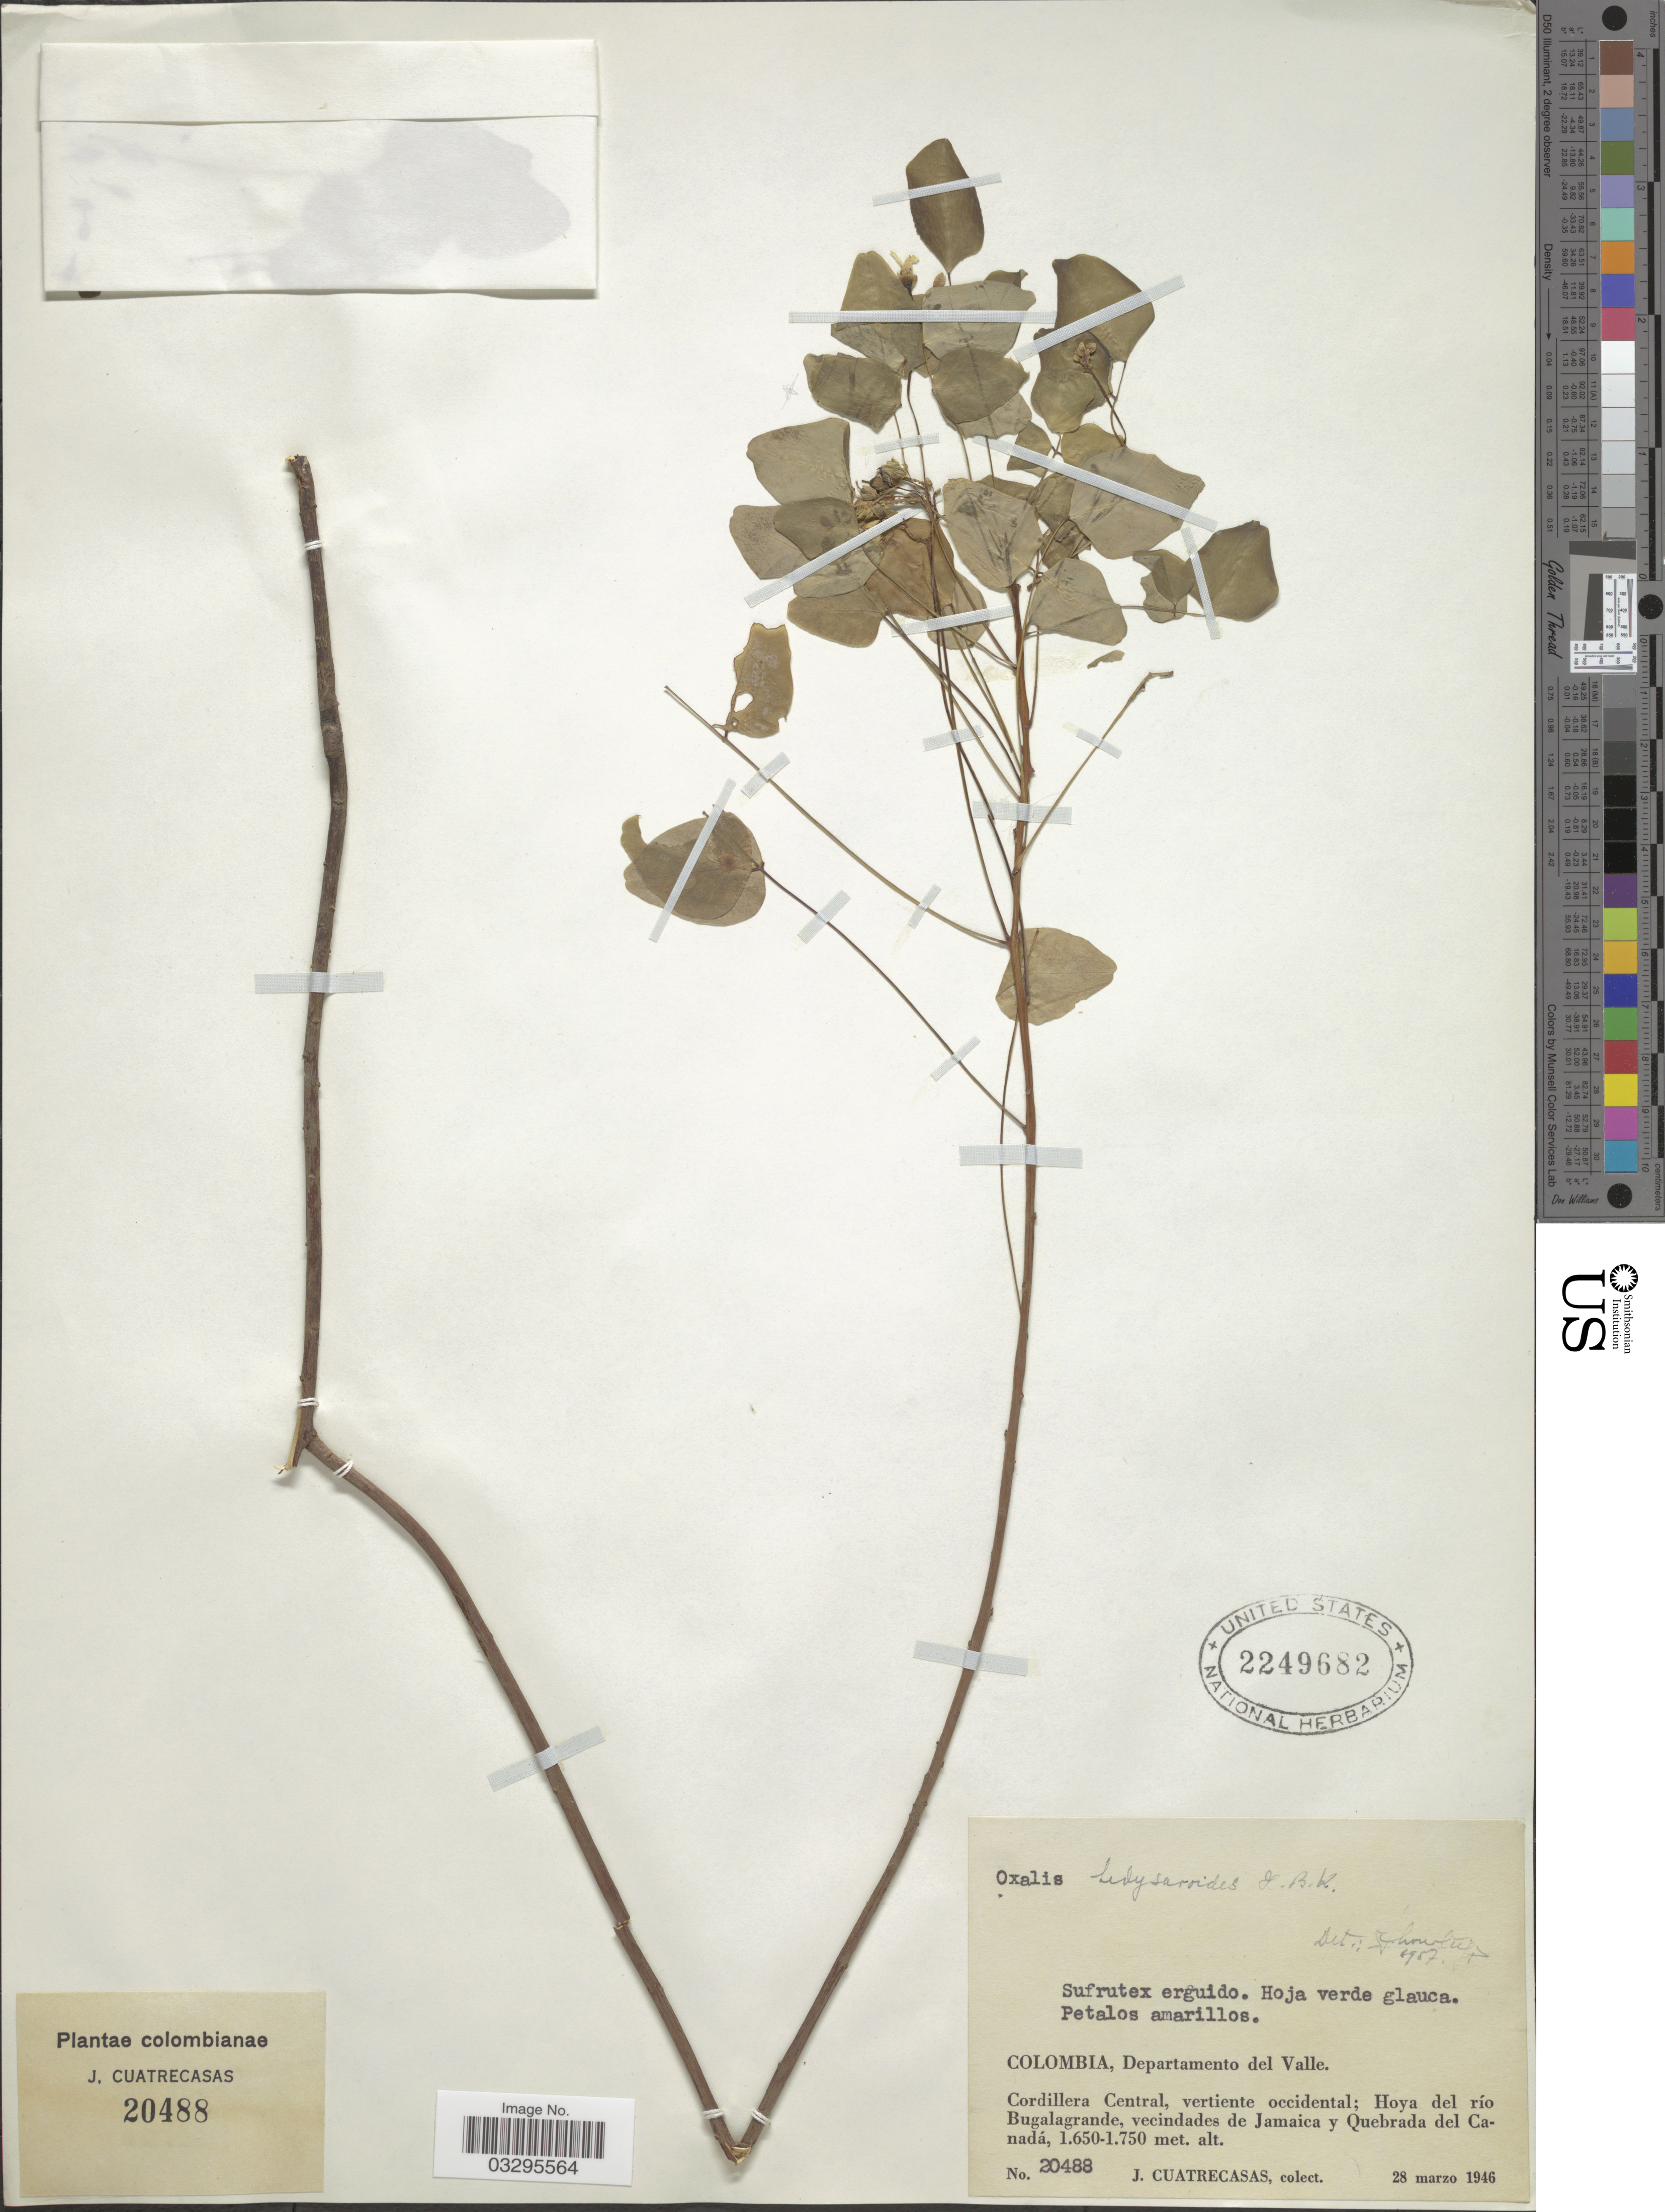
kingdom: Plantae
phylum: Tracheophyta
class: Magnoliopsida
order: Oxalidales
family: Oxalidaceae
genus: Oxalis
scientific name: Oxalis hedysaroides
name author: Kunth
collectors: J. Cuatrecasas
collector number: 20488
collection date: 1946-03-28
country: Colombia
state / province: Valle del Cauca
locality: Departamento del Valle. Cordillera Central, vertiente occidental; Hoya del río Bugalagrande, vecindades de Jamaica y Quebrada del Canadá.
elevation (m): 1650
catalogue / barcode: US 2249682